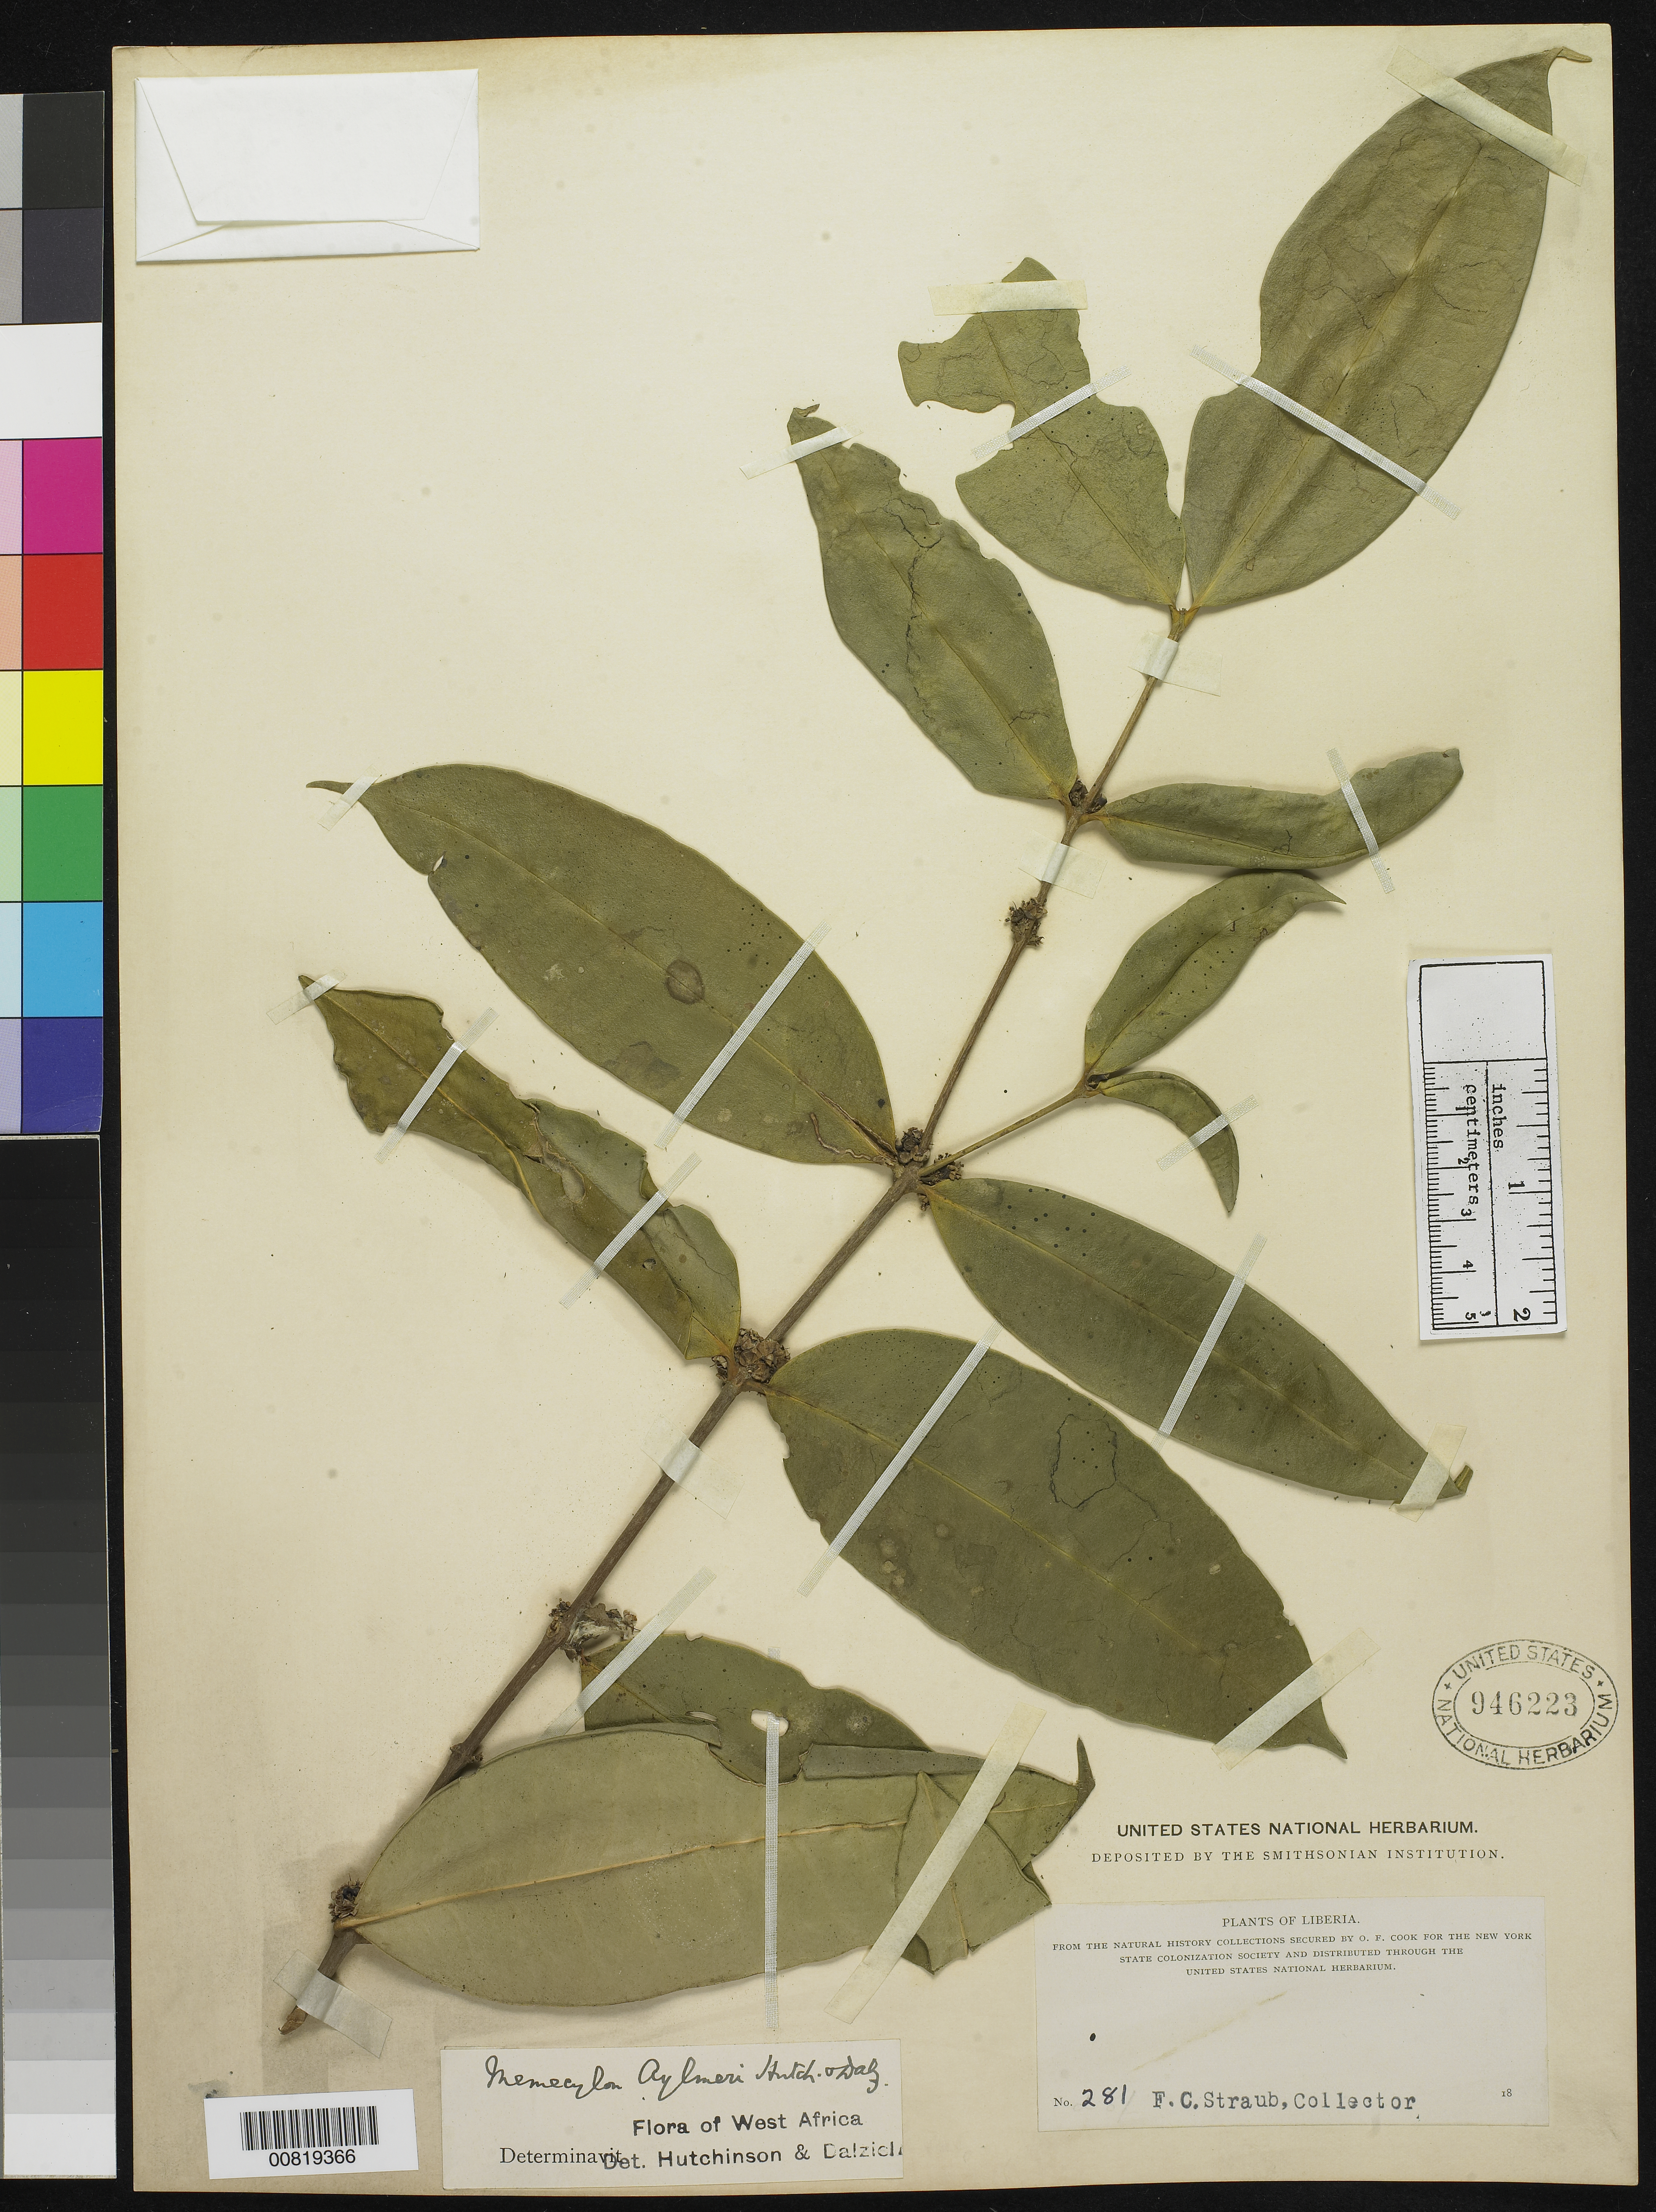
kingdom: Plantae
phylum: Tracheophyta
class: Magnoliopsida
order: Myrtales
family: Melastomataceae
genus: Memecylon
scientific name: Memecylon aylmeri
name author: Hutch. & Dalziel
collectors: F. Straub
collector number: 281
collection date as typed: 18--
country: Liberia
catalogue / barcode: US 946223